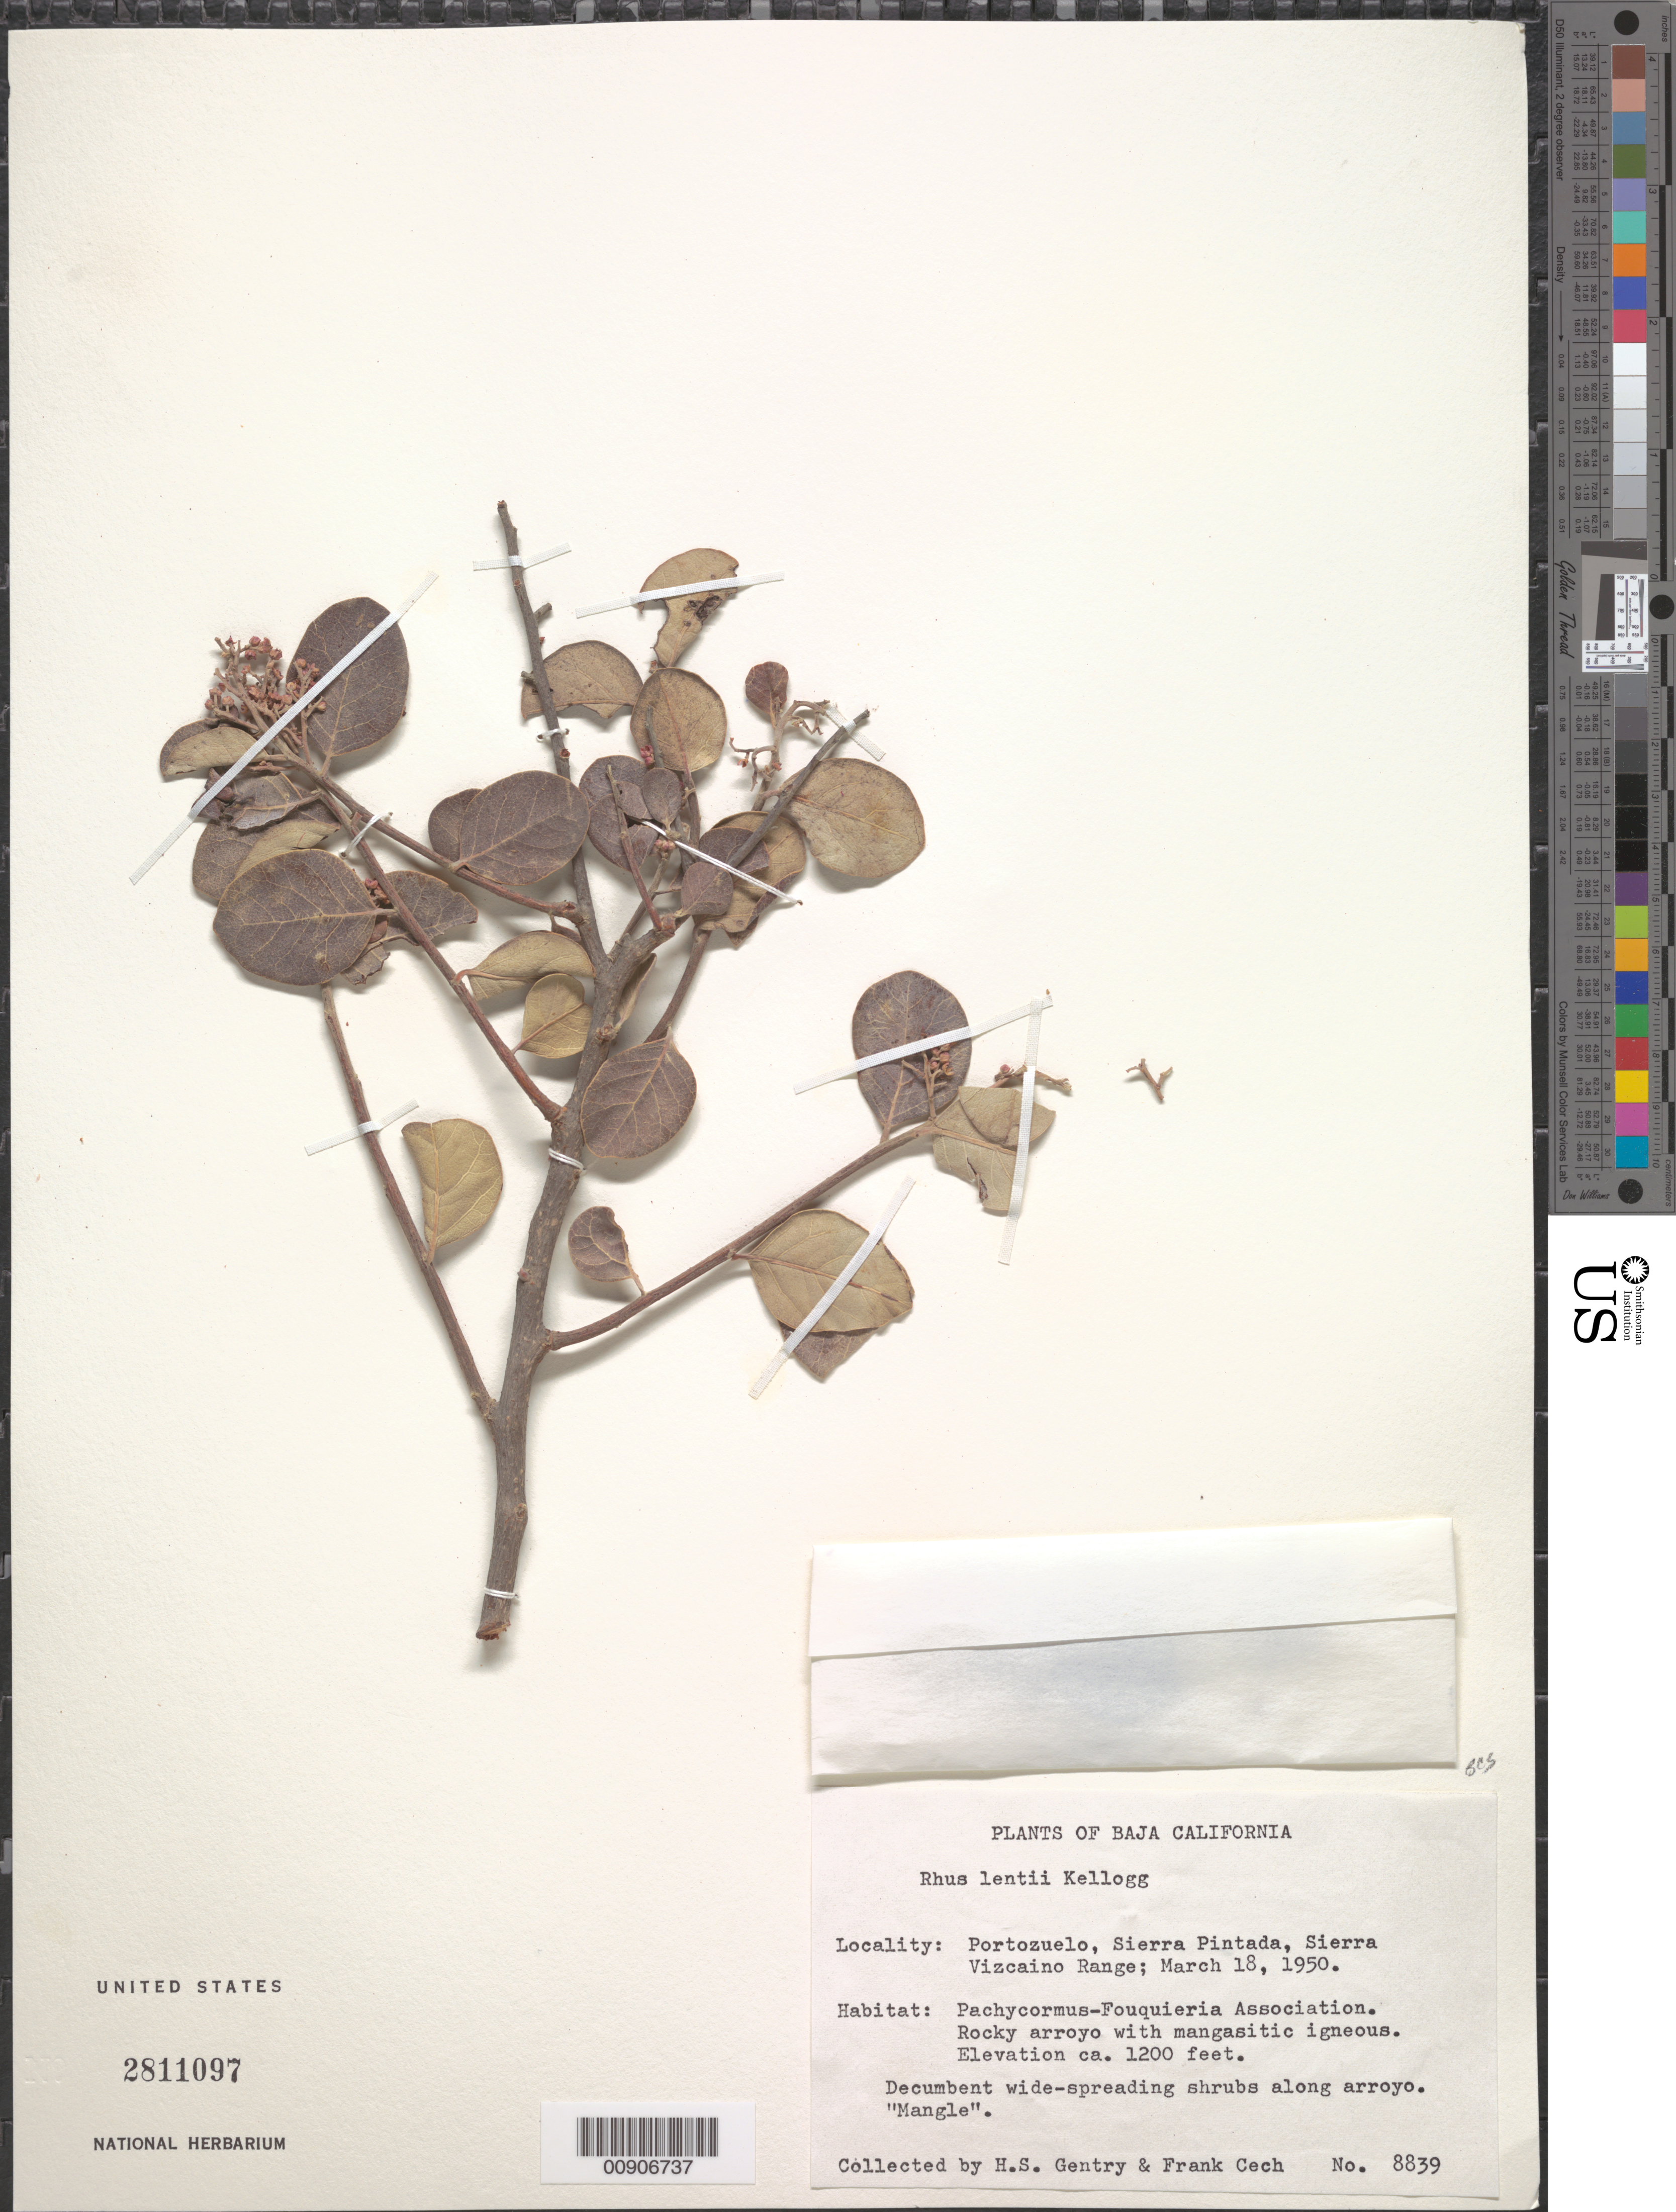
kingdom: Plantae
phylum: Tracheophyta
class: Magnoliopsida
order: Sapindales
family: Anacardiaceae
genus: Rhus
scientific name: Rhus lentii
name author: Kellogg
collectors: H. S. Gentry & F. Cech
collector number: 8839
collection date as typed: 18 Mar 1950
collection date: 1950-03-18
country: Mexico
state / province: Baja California Sur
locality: Portezuelo, Sierra Pintada, Sierra Vizcaino Range.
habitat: Along rocky arroyo with mangasitic igneous. Pachycormus-Fouquieria Association.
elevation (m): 366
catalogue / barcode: US 2811097